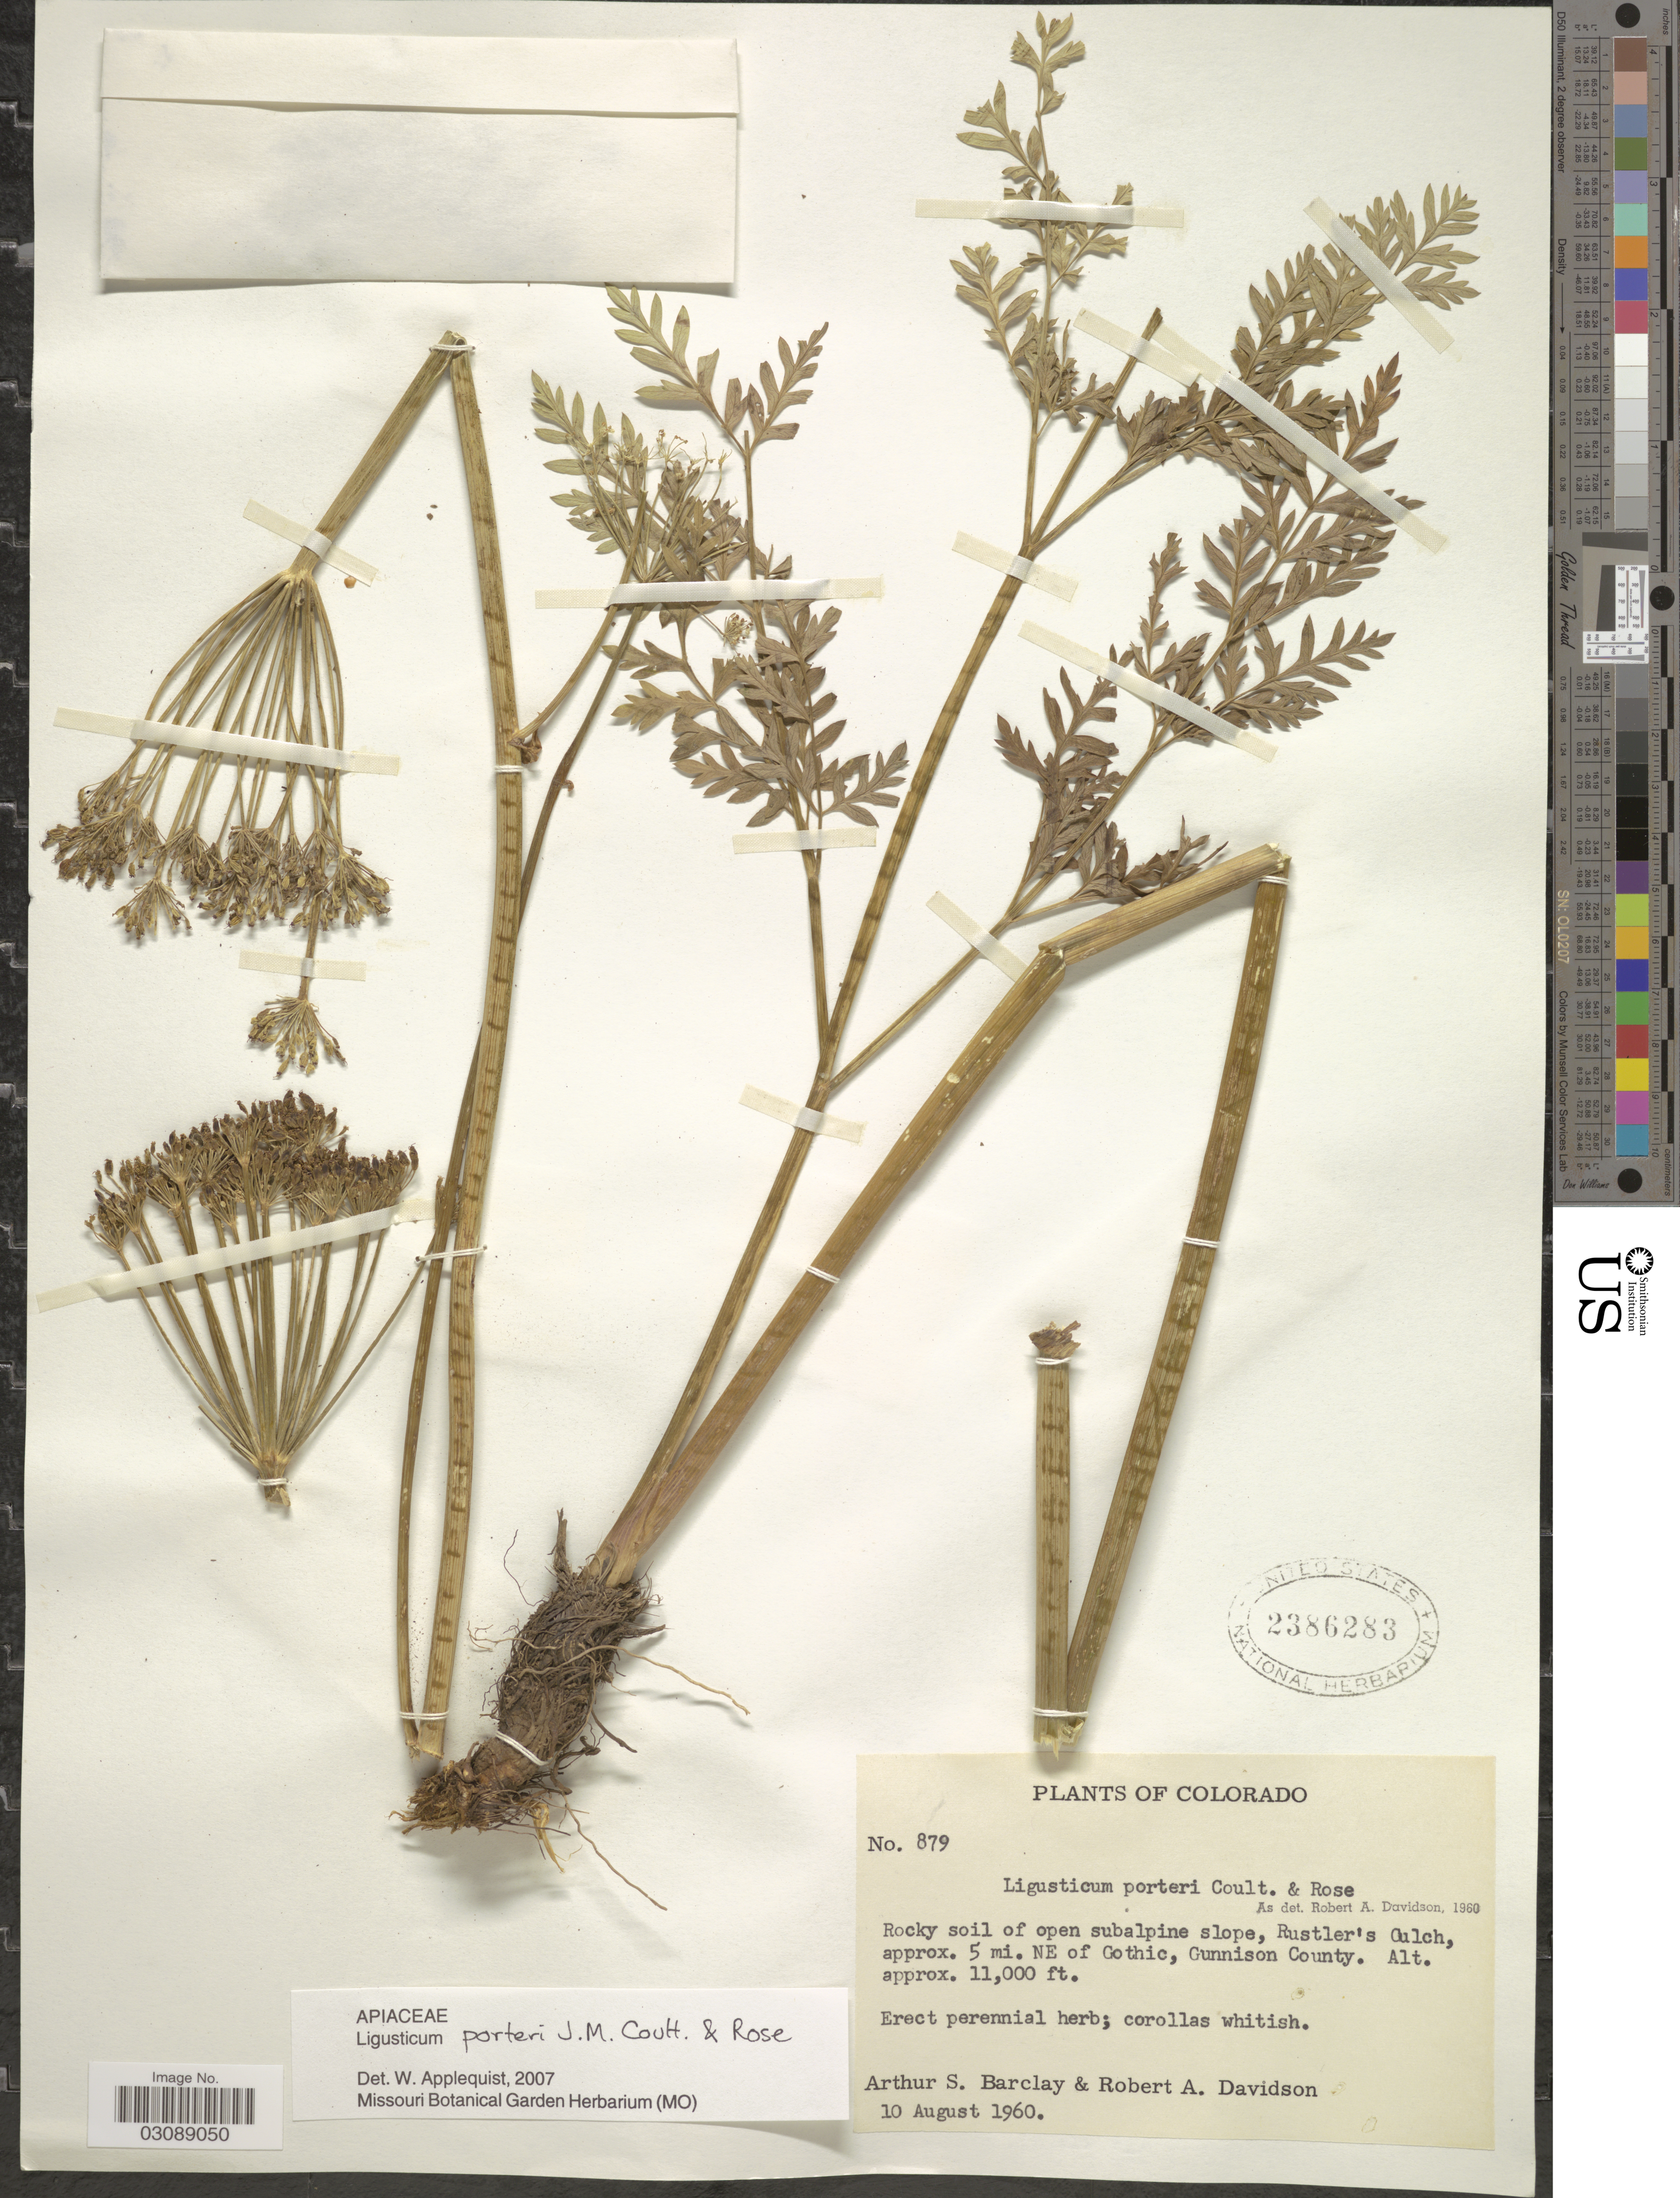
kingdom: Plantae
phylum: Tracheophyta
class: Magnoliopsida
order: Apiales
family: Apiaceae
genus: Ligusticum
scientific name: Ligusticum porteri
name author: J.M. Coult. & Rose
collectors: A. S. Barclay & R. A. Davidson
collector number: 879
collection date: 1960-08-10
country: United States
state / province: Colorado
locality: Rocky soil of open subalpine slope, Rustler's Gulch, approx. 5 mi. NE of Gothic, Gunnison County.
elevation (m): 3353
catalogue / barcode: US 2386283